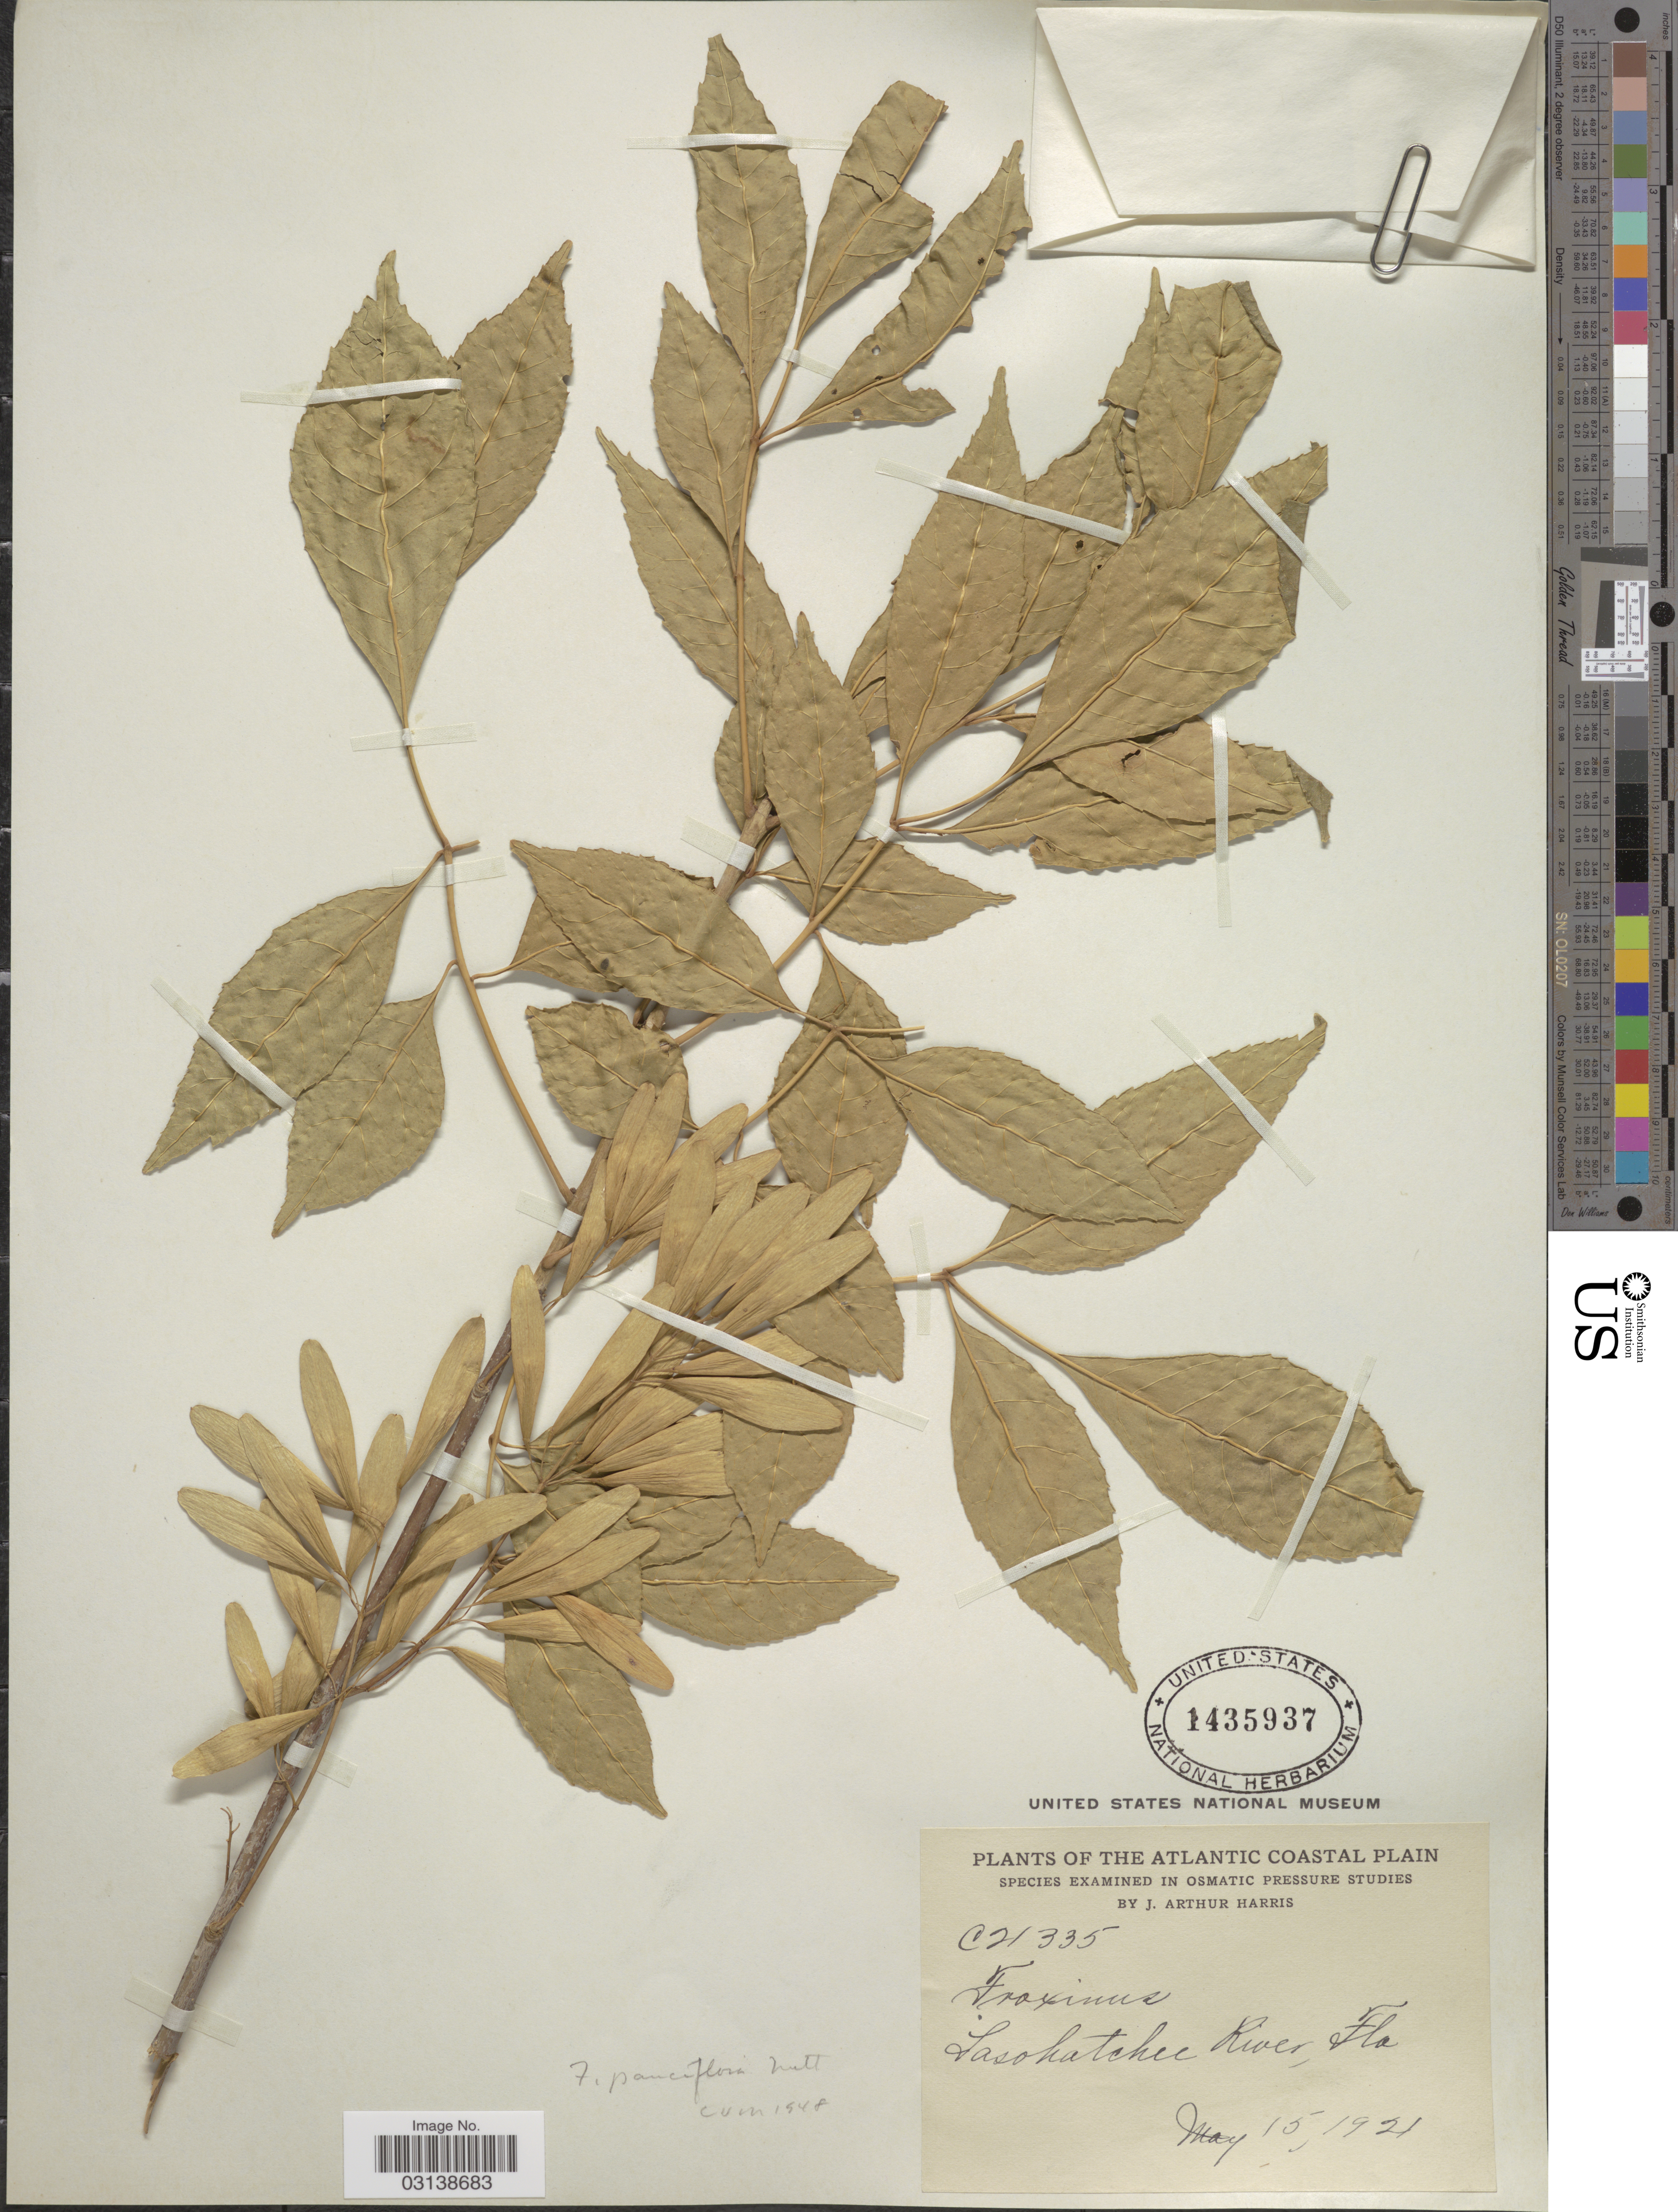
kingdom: Plantae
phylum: Tracheophyta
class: Magnoliopsida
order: Lamiales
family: Oleaceae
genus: Fraxinus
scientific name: Fraxinus caroliniana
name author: Mill.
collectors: J. A. Harris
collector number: C21335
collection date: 1921-05-15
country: United States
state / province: Florida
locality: The Atlantic Coastal Plain. Lasohatchee River.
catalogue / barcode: US 1535937